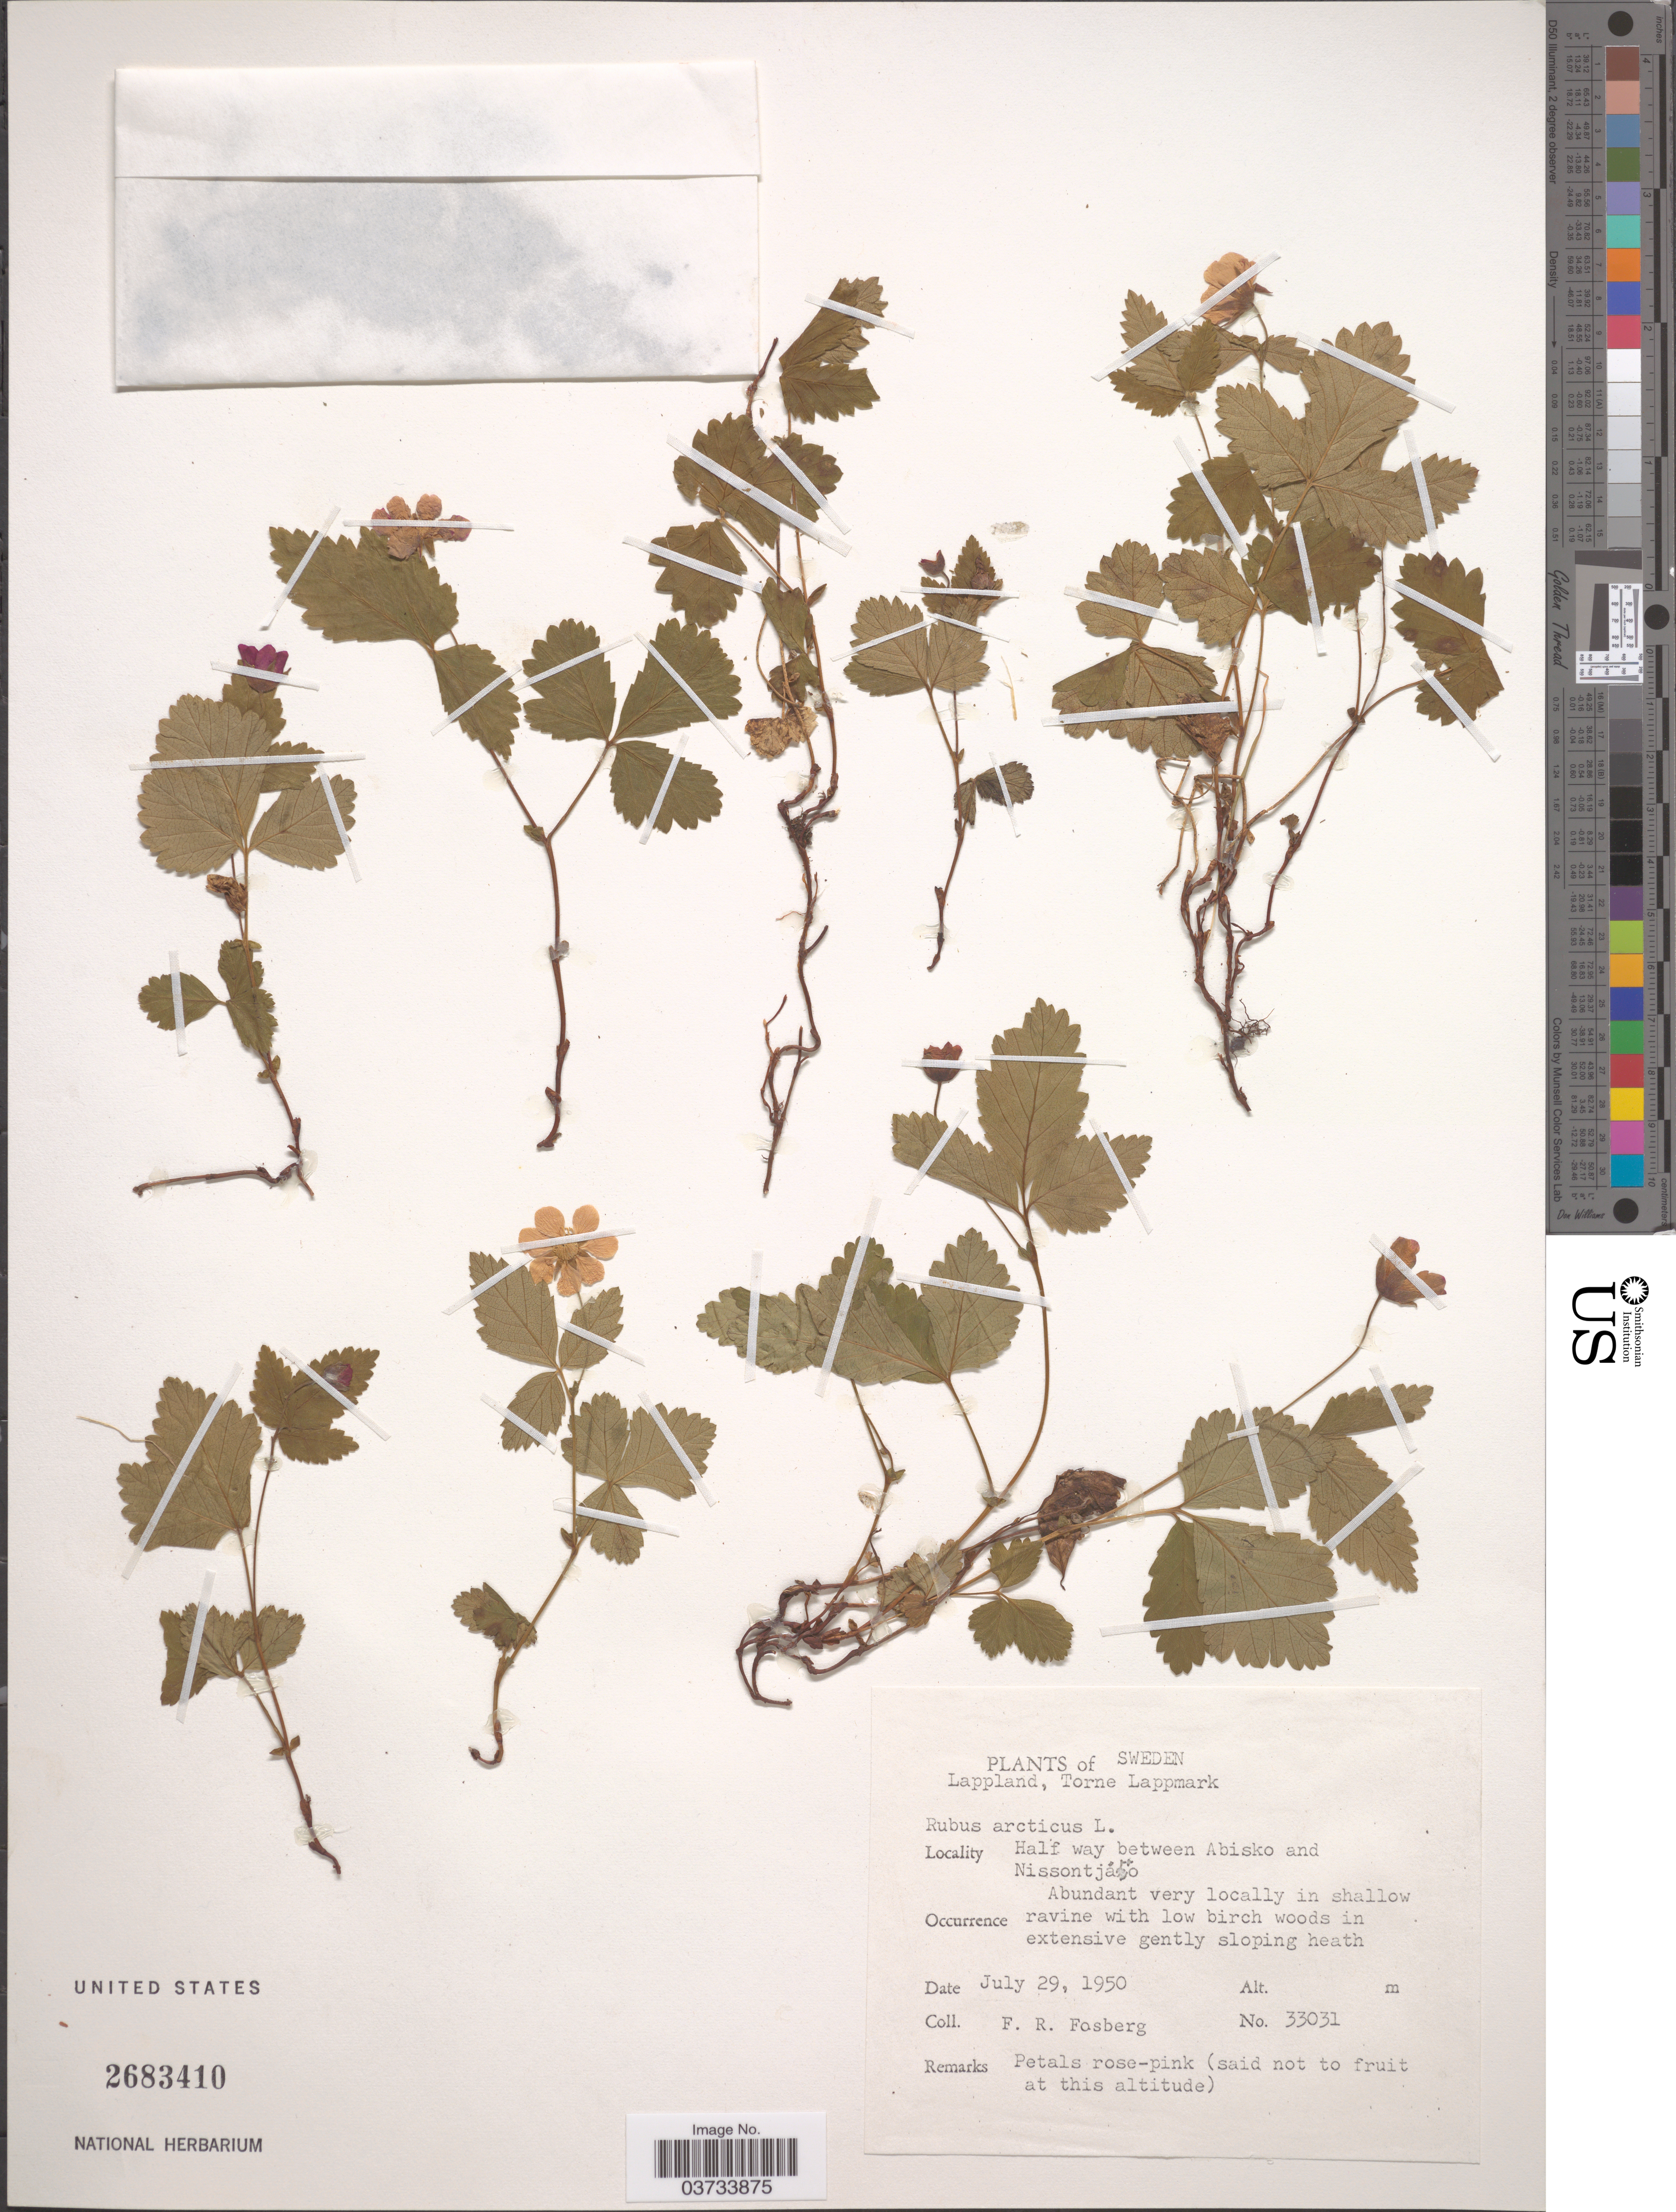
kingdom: Plantae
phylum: Tracheophyta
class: Magnoliopsida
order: Rosales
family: Rosaceae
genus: Rubus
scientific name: Rubus arcticus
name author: L.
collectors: F. R. Fosberg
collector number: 33031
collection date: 1950-07-29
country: Sweden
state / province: Norrbotten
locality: Lappland, Torne Lappmark. Half way between Abisko and Nissontja [illegible text]o.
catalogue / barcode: US 2683410